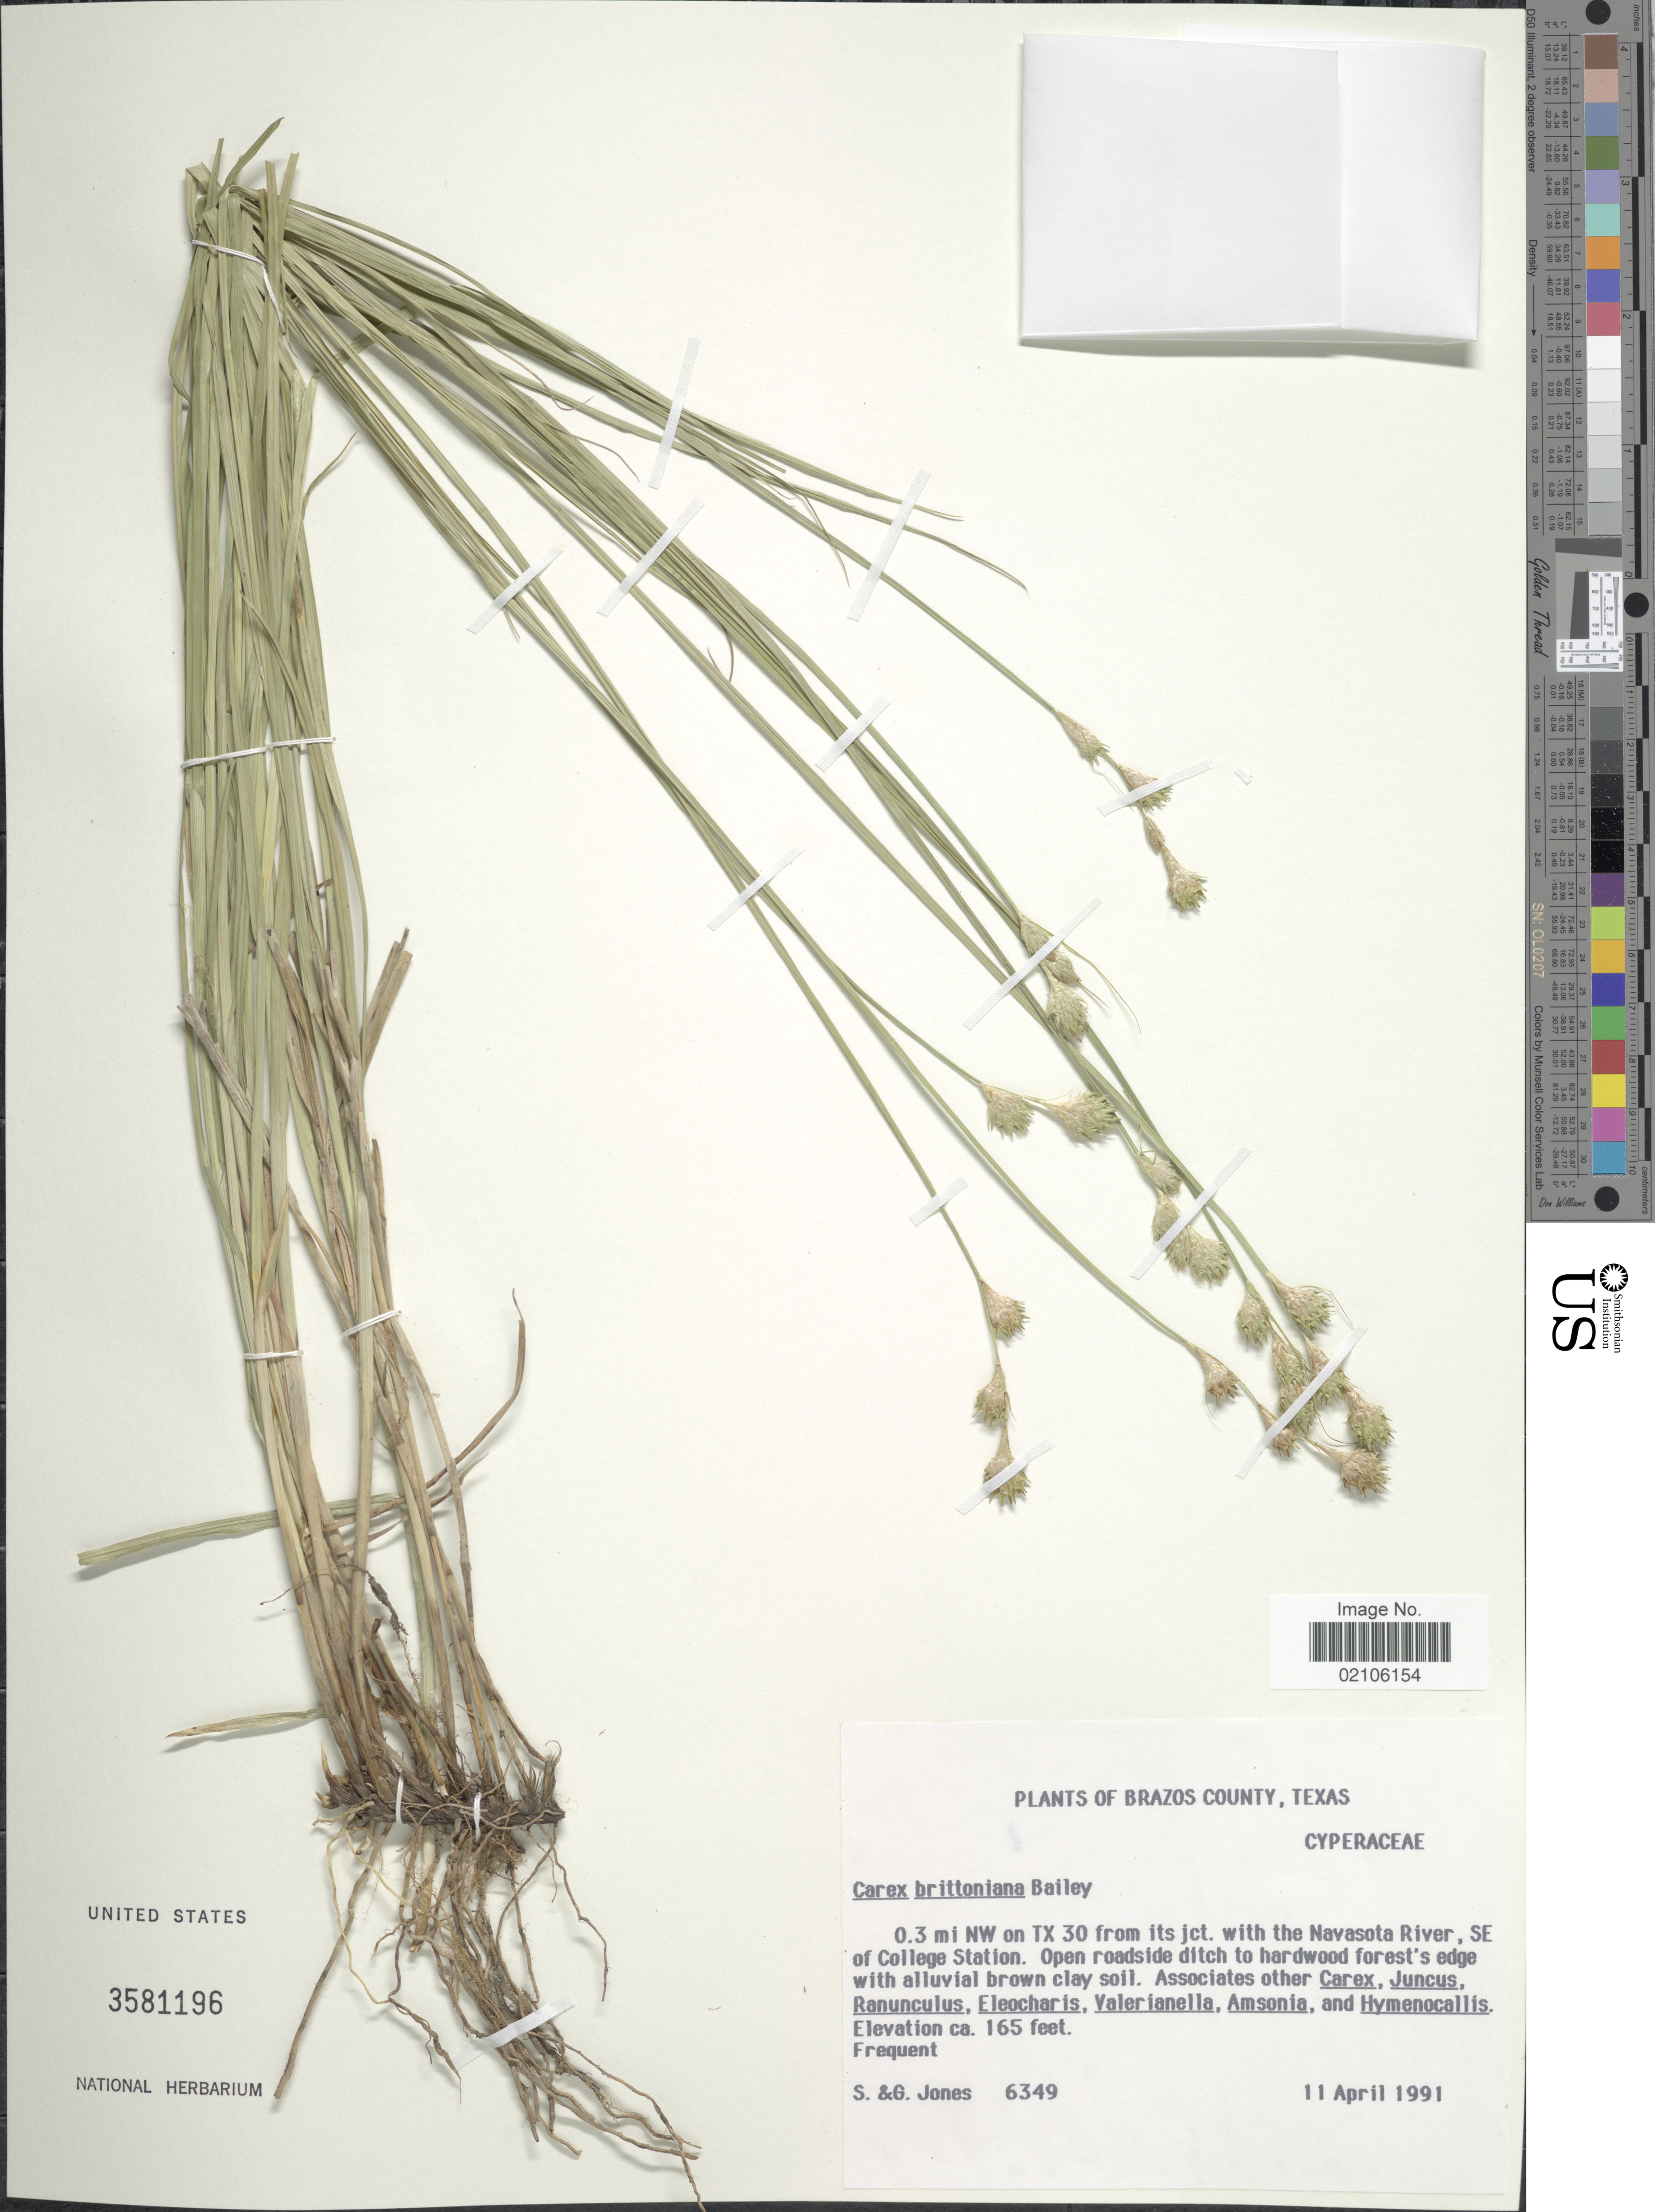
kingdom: Plantae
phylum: Tracheophyta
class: Liliopsida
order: Poales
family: Cyperaceae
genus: Carex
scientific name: Carex tetrastachya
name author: Scheele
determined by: Strong, Mark T., (BOT), Smithsonian Institution - National Museum of Natural History (UNITED STATES)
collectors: S. Jones & G. Jones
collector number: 6349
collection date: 1991-04-11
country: United States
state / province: Texas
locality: Brazos County, 0.3 mi NW on TX 30 from its jct. with the Navasota River, SE of College Station. Open roadside ditch to hardwood forest's edge with alluvial brown clay soil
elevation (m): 50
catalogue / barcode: US 3581196